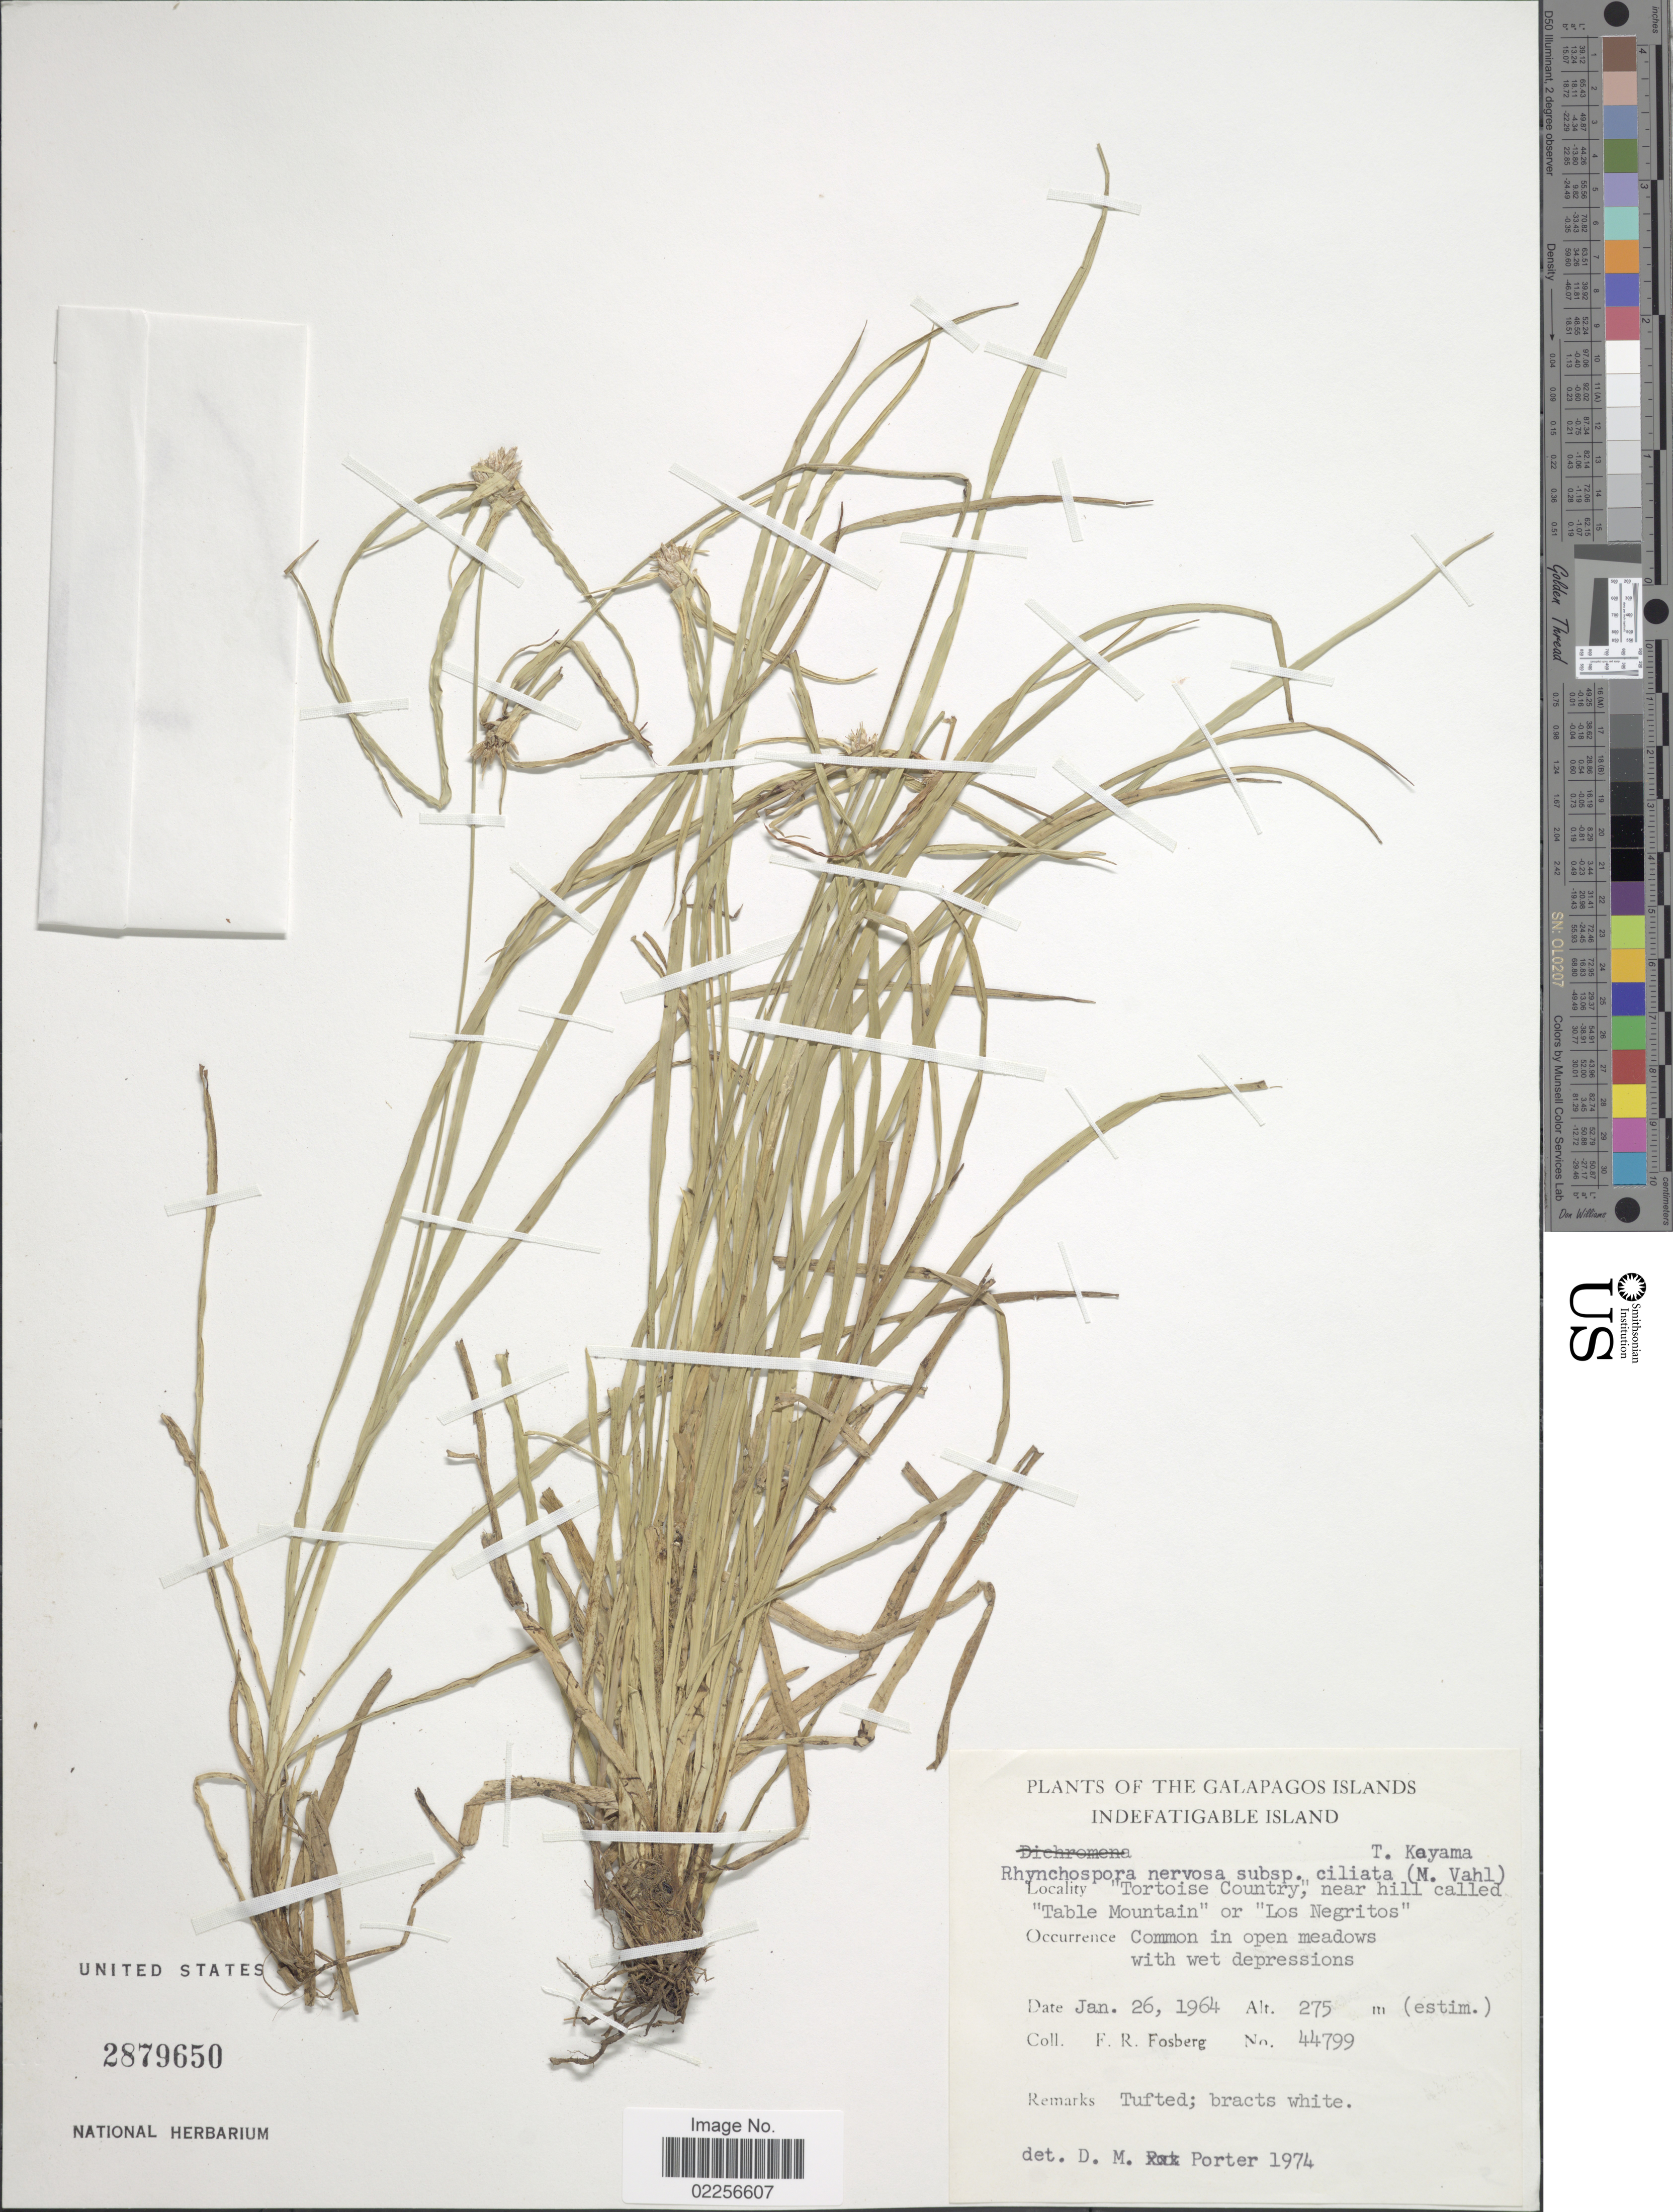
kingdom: Plantae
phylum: Tracheophyta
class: Liliopsida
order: Poales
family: Cyperaceae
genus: Rhynchospora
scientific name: Rhynchospora ciliata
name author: (G. Mey.) Kük.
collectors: F. R. Fosberg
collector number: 44799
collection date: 1964-01-26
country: Ecuador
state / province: Colón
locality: Galapagos Islands, Indefatigable Island, Tortoise Country, near hill called Table Mountain or Los Negritos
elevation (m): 275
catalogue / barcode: US 2879650